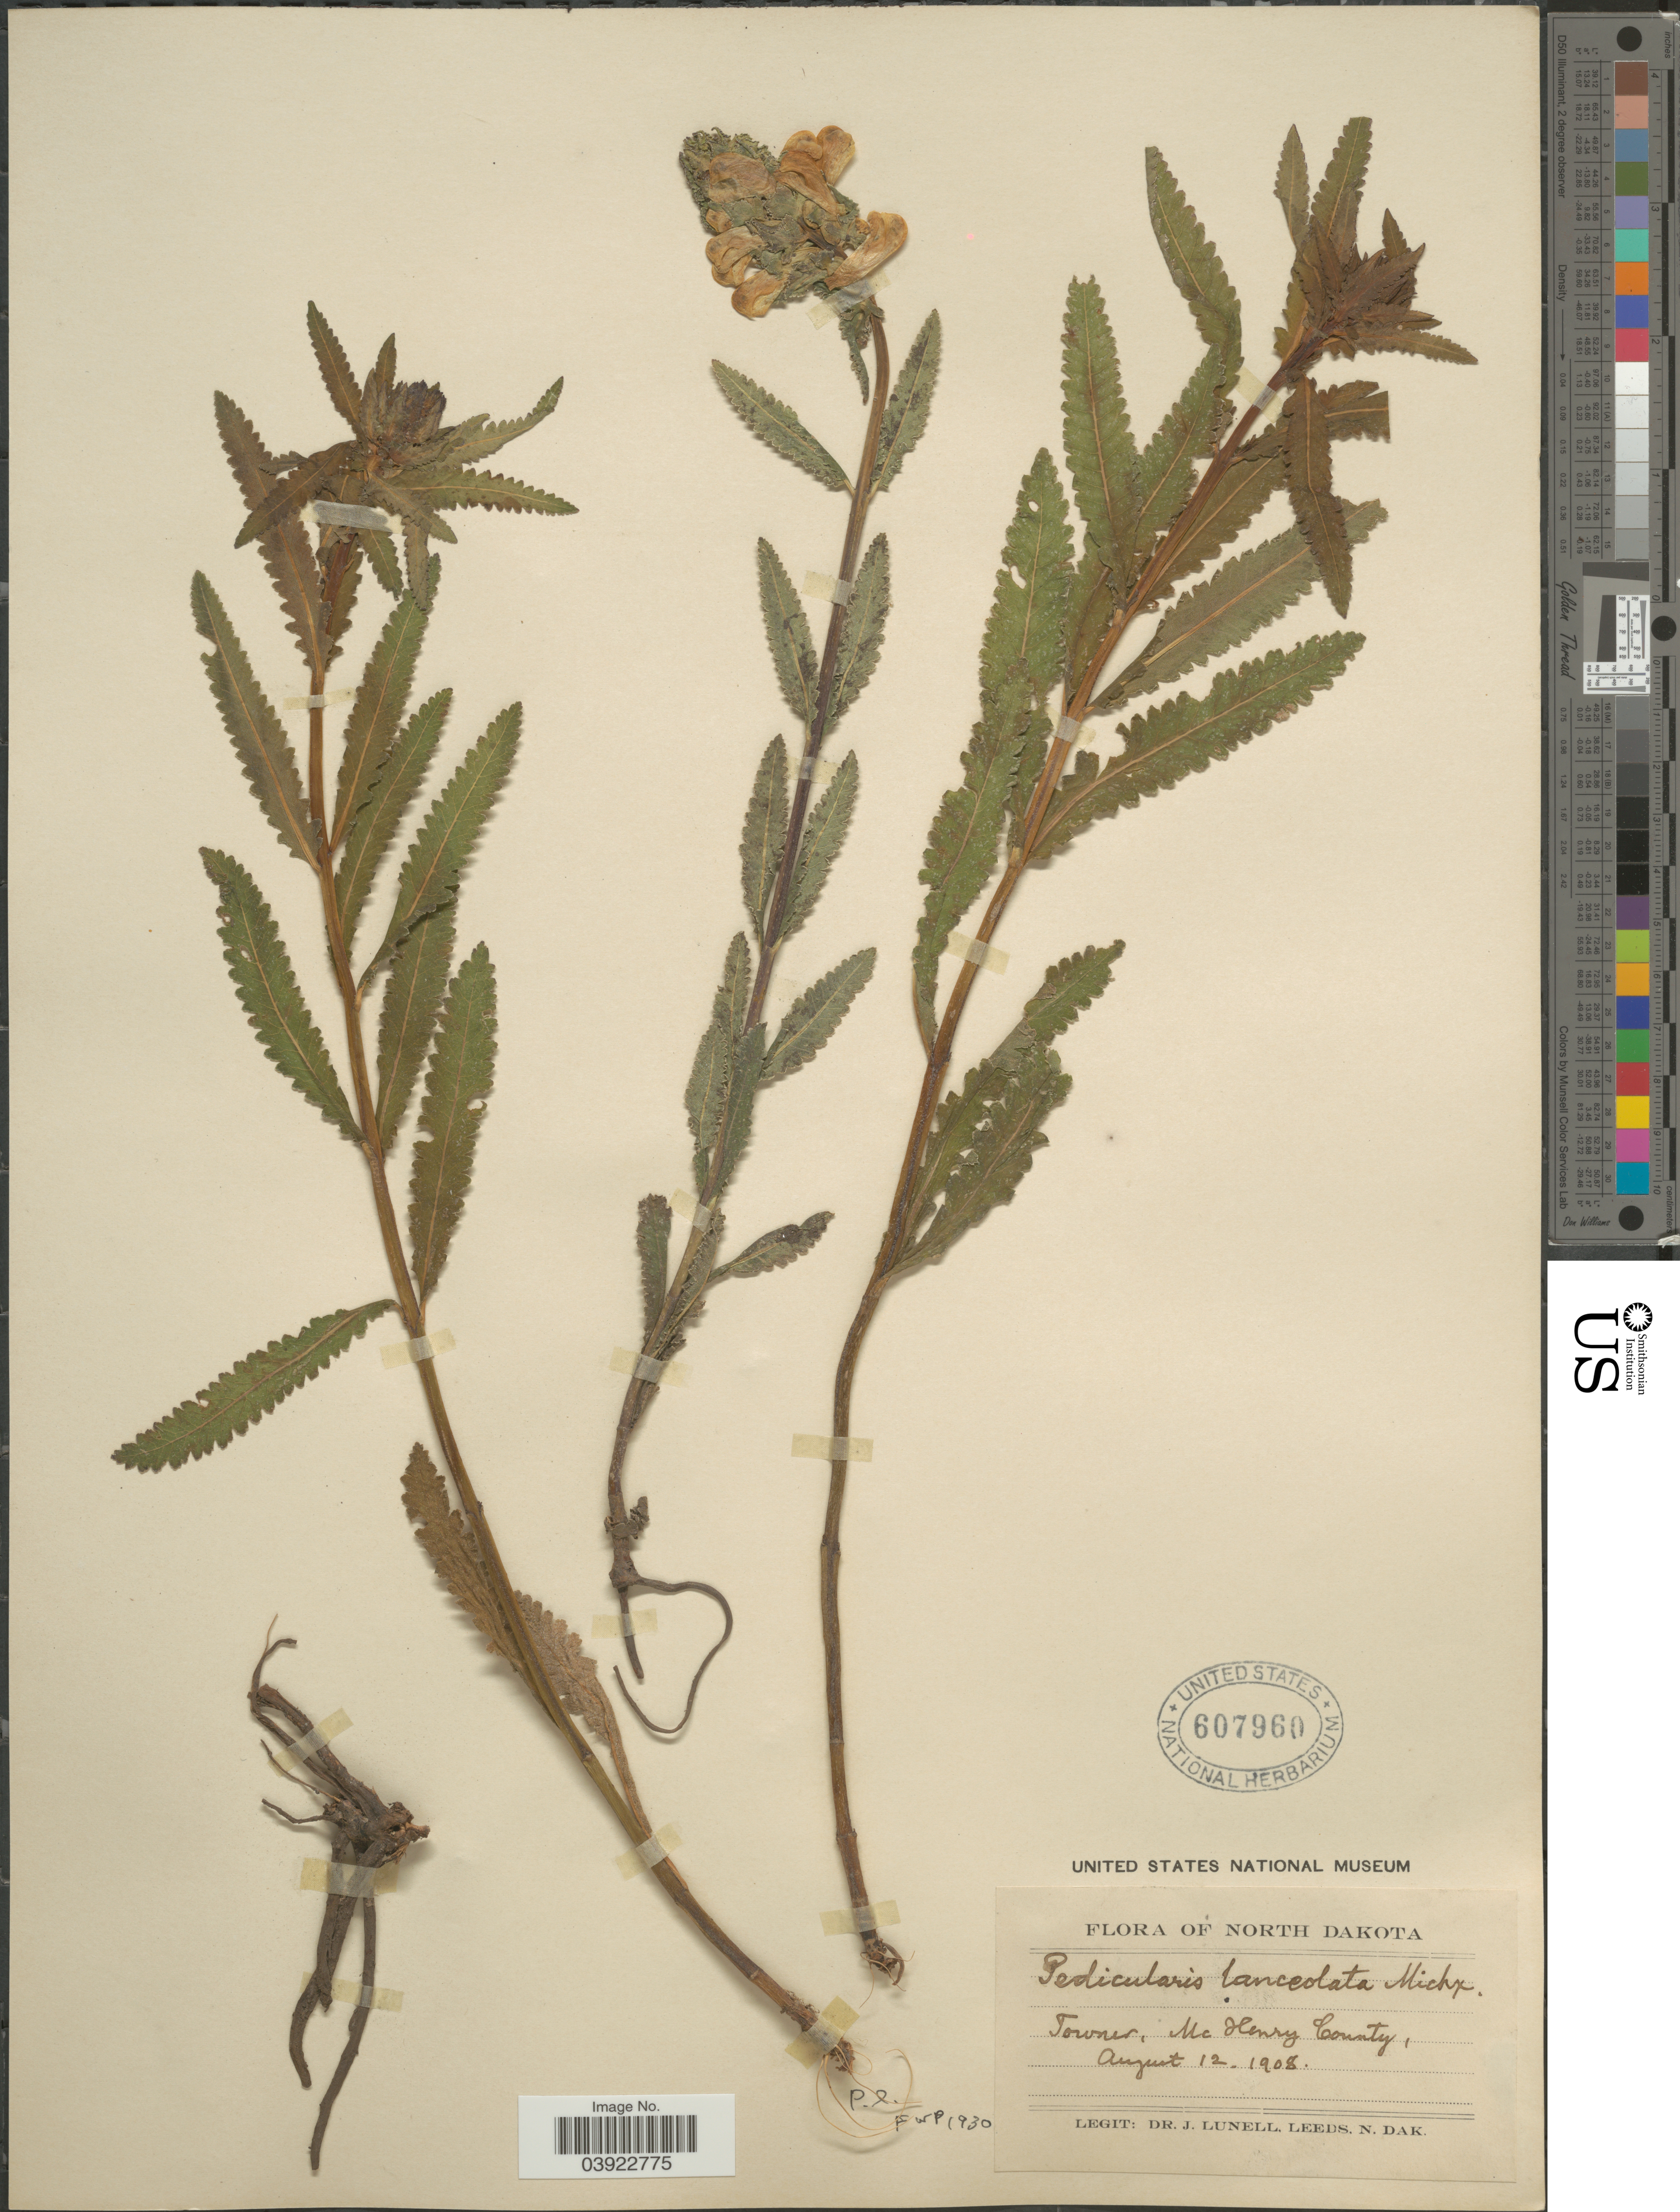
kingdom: Plantae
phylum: Tracheophyta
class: Magnoliopsida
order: Lamiales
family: Orobanchaceae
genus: Pedicularis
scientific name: Pedicularis lanceolata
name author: Michx.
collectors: J. Lunell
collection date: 1908-08-12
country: United States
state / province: North Dakota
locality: Towner, Mc Henry County.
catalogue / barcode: US 607960